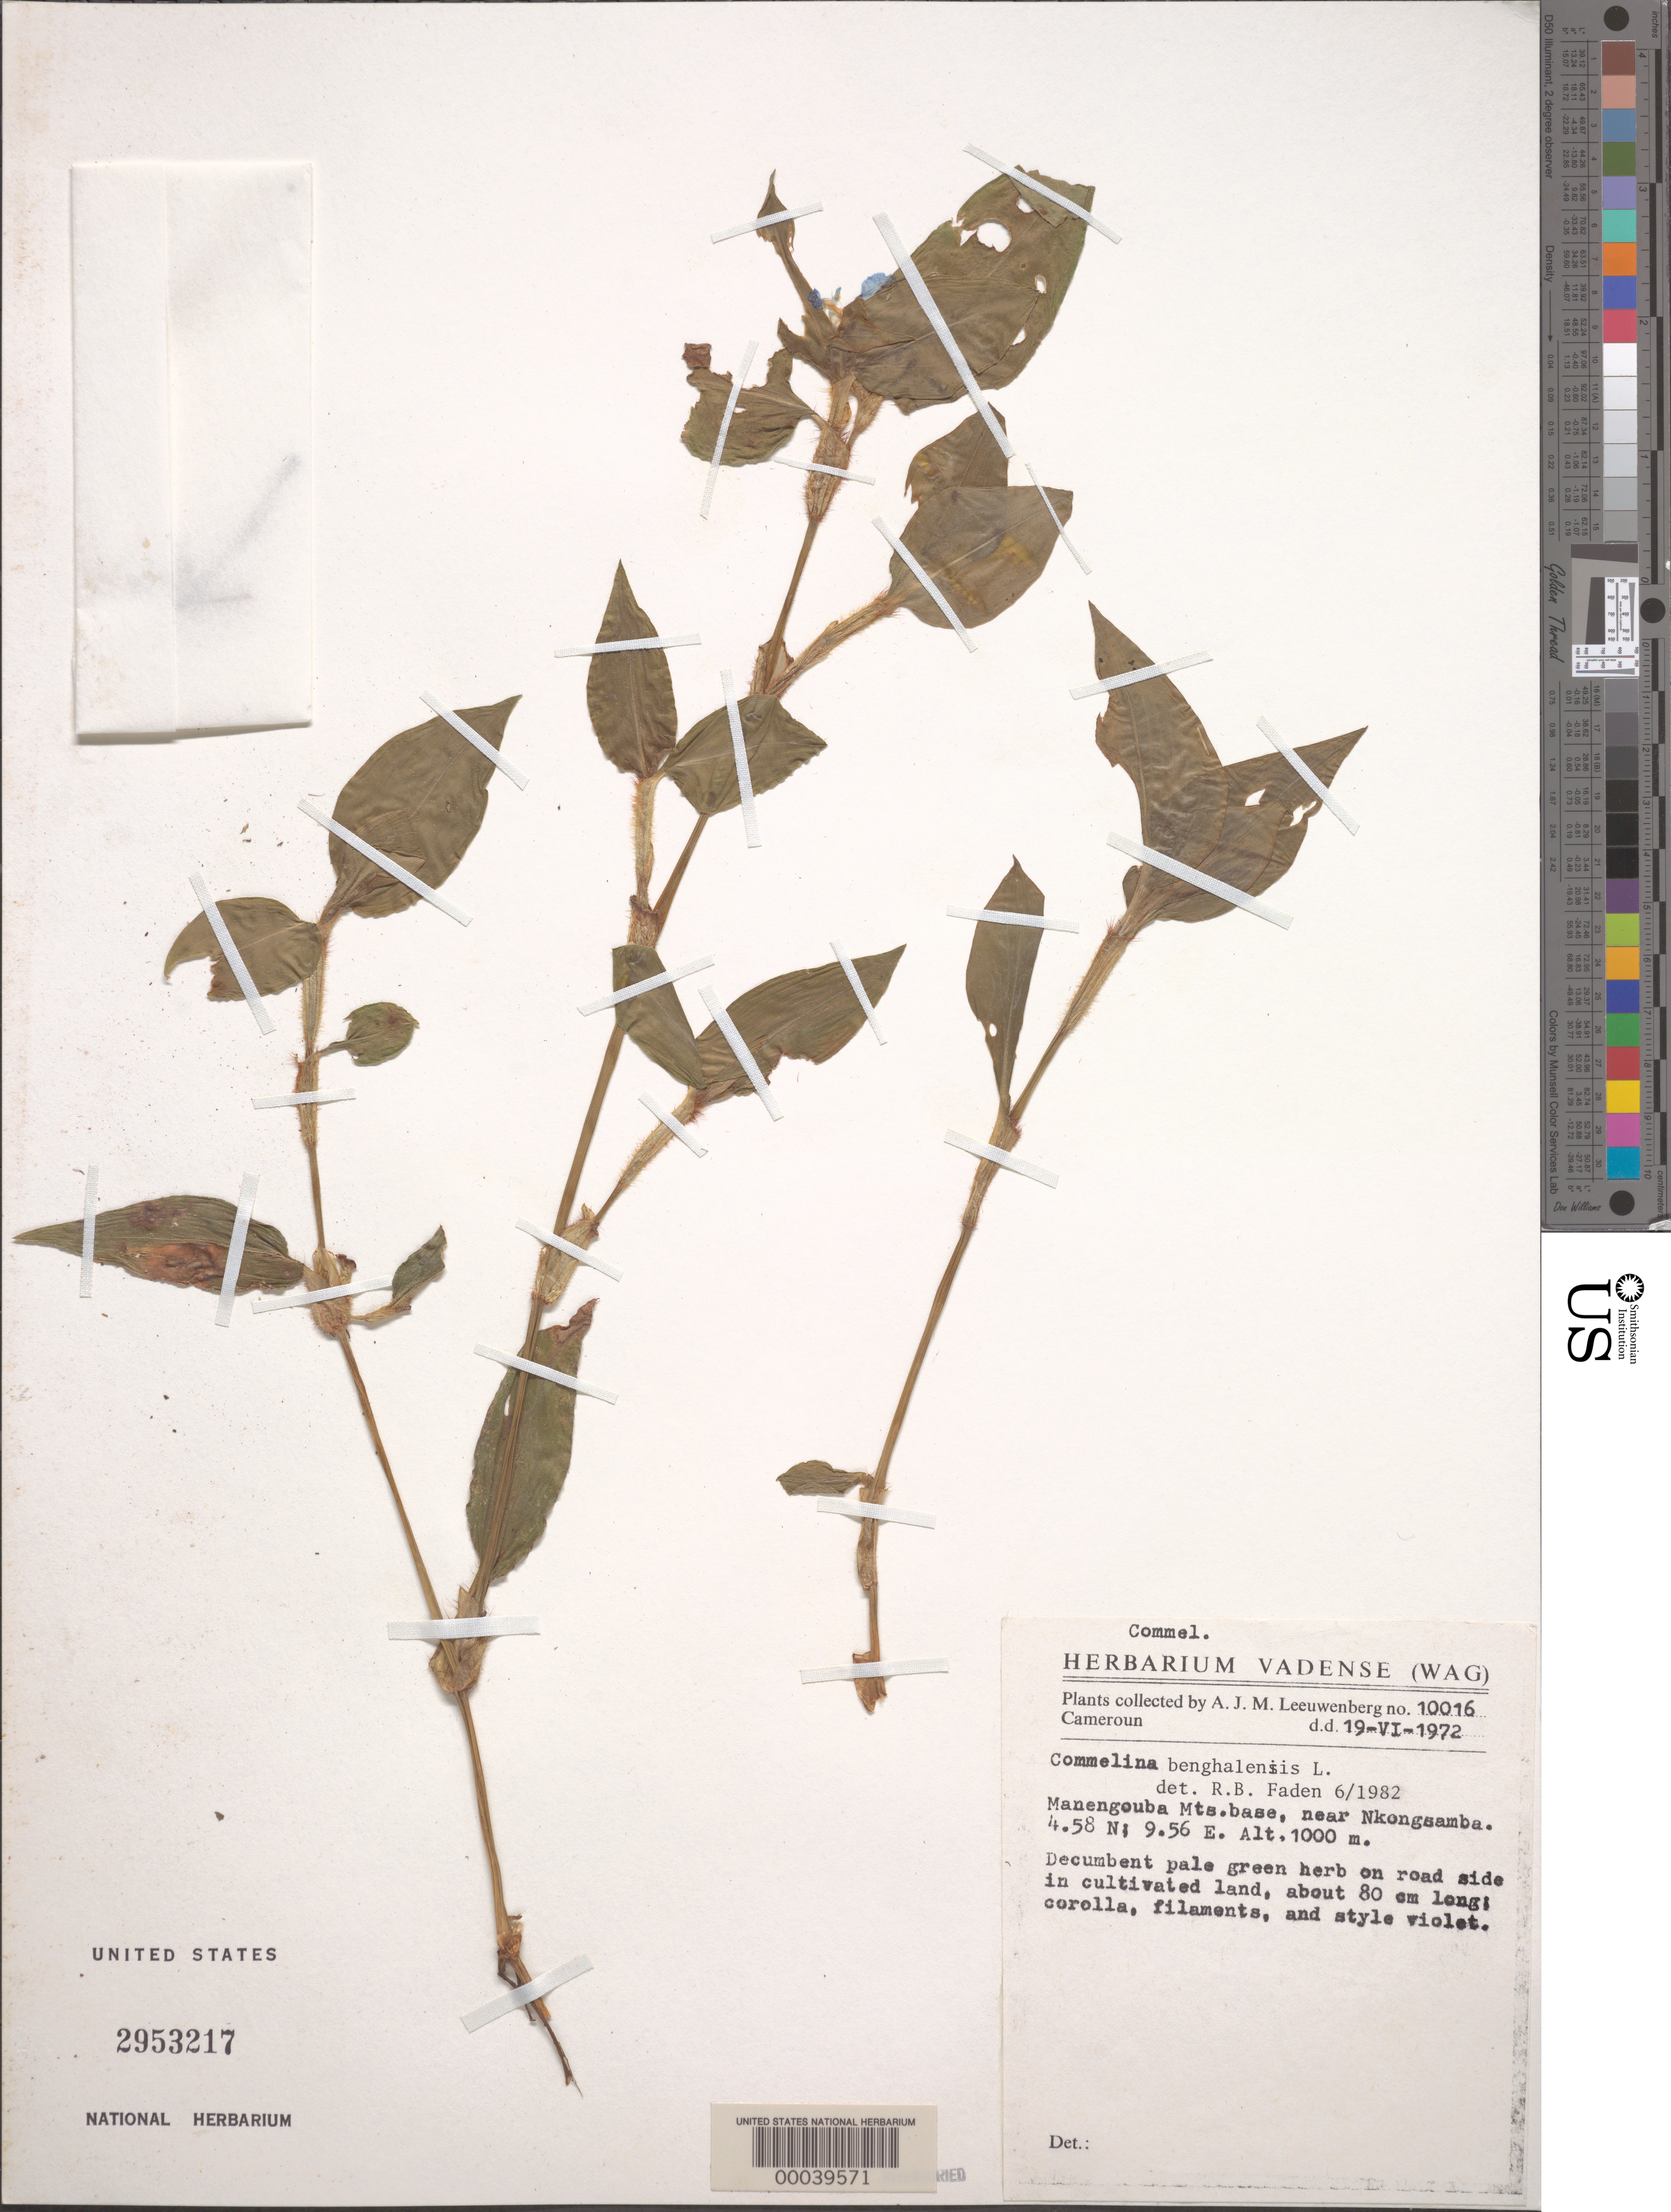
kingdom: Plantae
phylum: Tracheophyta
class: Liliopsida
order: Commelinales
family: Commelinaceae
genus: Commelina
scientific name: Commelina benghalensis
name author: L.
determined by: Faden, Robert B., (US), Smithsonian Institution - National Museum of Natural History (UNITED STATES)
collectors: A. J. M. Leeuwenberg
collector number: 10016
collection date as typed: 19 Jun 1972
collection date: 1972-06-19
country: Cameroon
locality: Manengouba mountains, near nkongsamba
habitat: Cultivated land, mountain base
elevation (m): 1000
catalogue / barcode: US 2953217